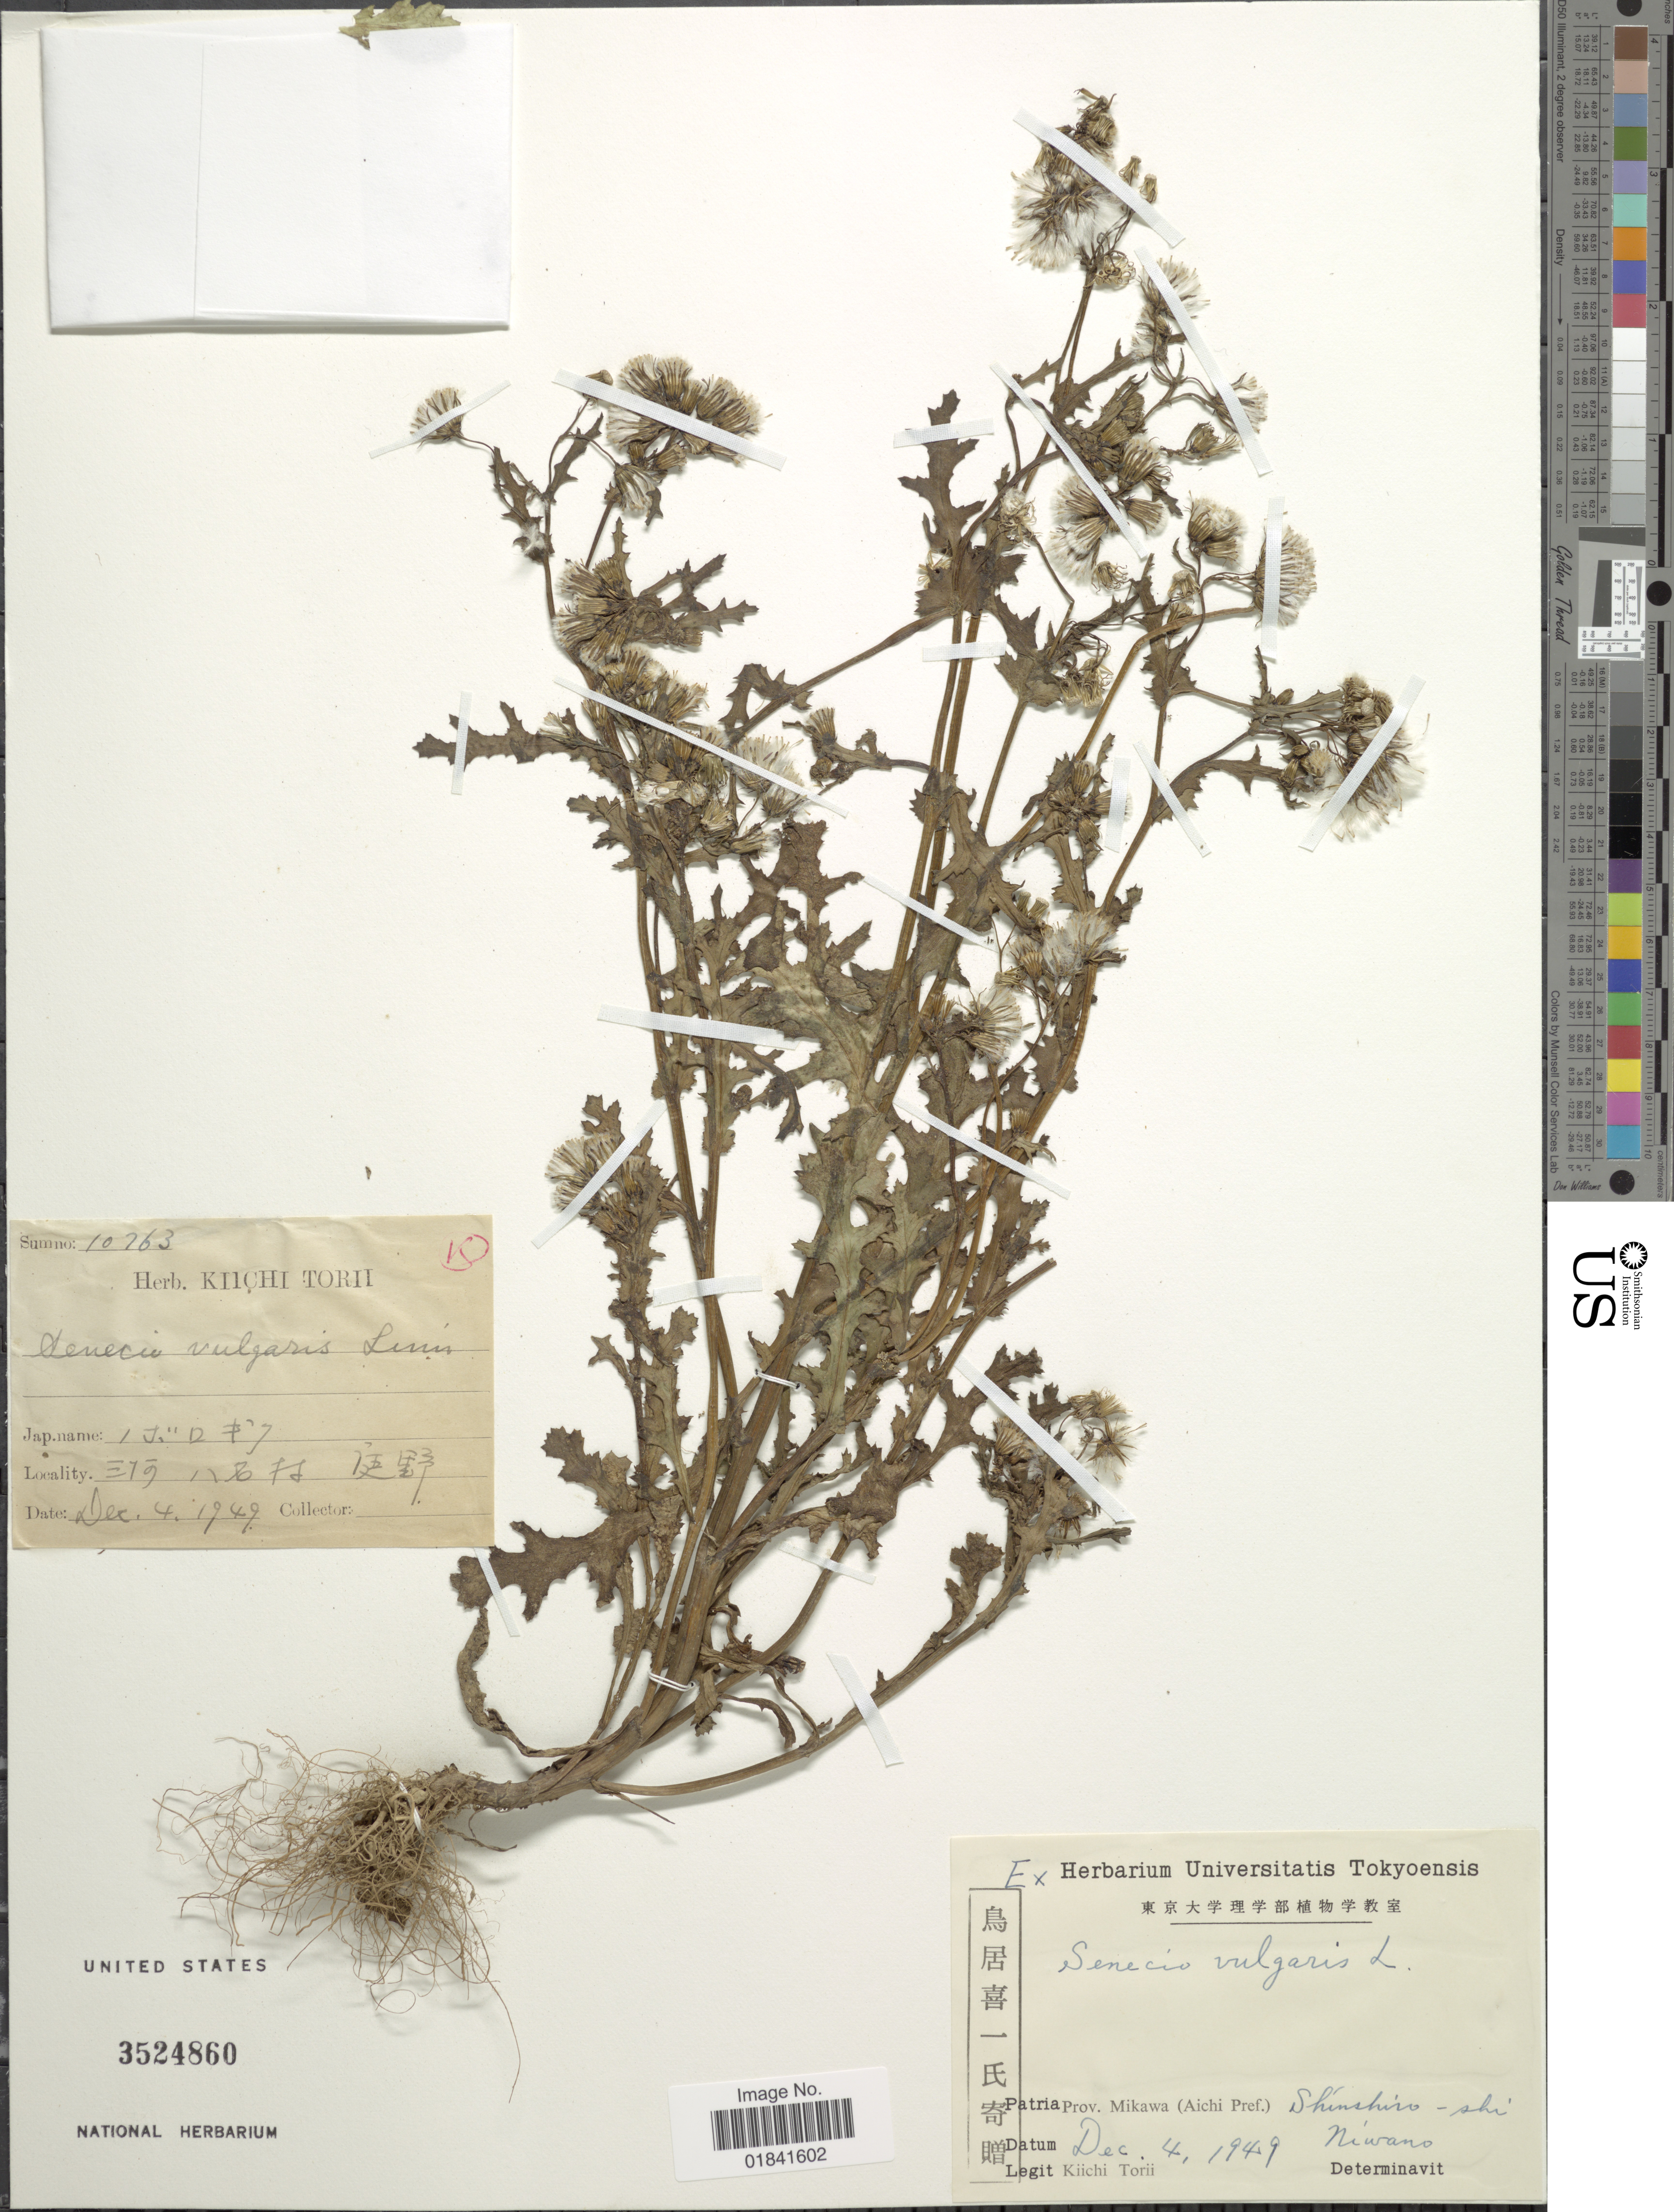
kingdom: Plantae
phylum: Tracheophyta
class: Magnoliopsida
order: Asterales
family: Asteraceae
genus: Senecio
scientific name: Senecio vulgaris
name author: L.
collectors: K. Torii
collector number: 10263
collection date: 1949-12-04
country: Japan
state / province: Aiti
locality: Prov. Mikawa (Aichi Pref.) Shinshiro-Shi Niwano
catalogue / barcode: US 3524860